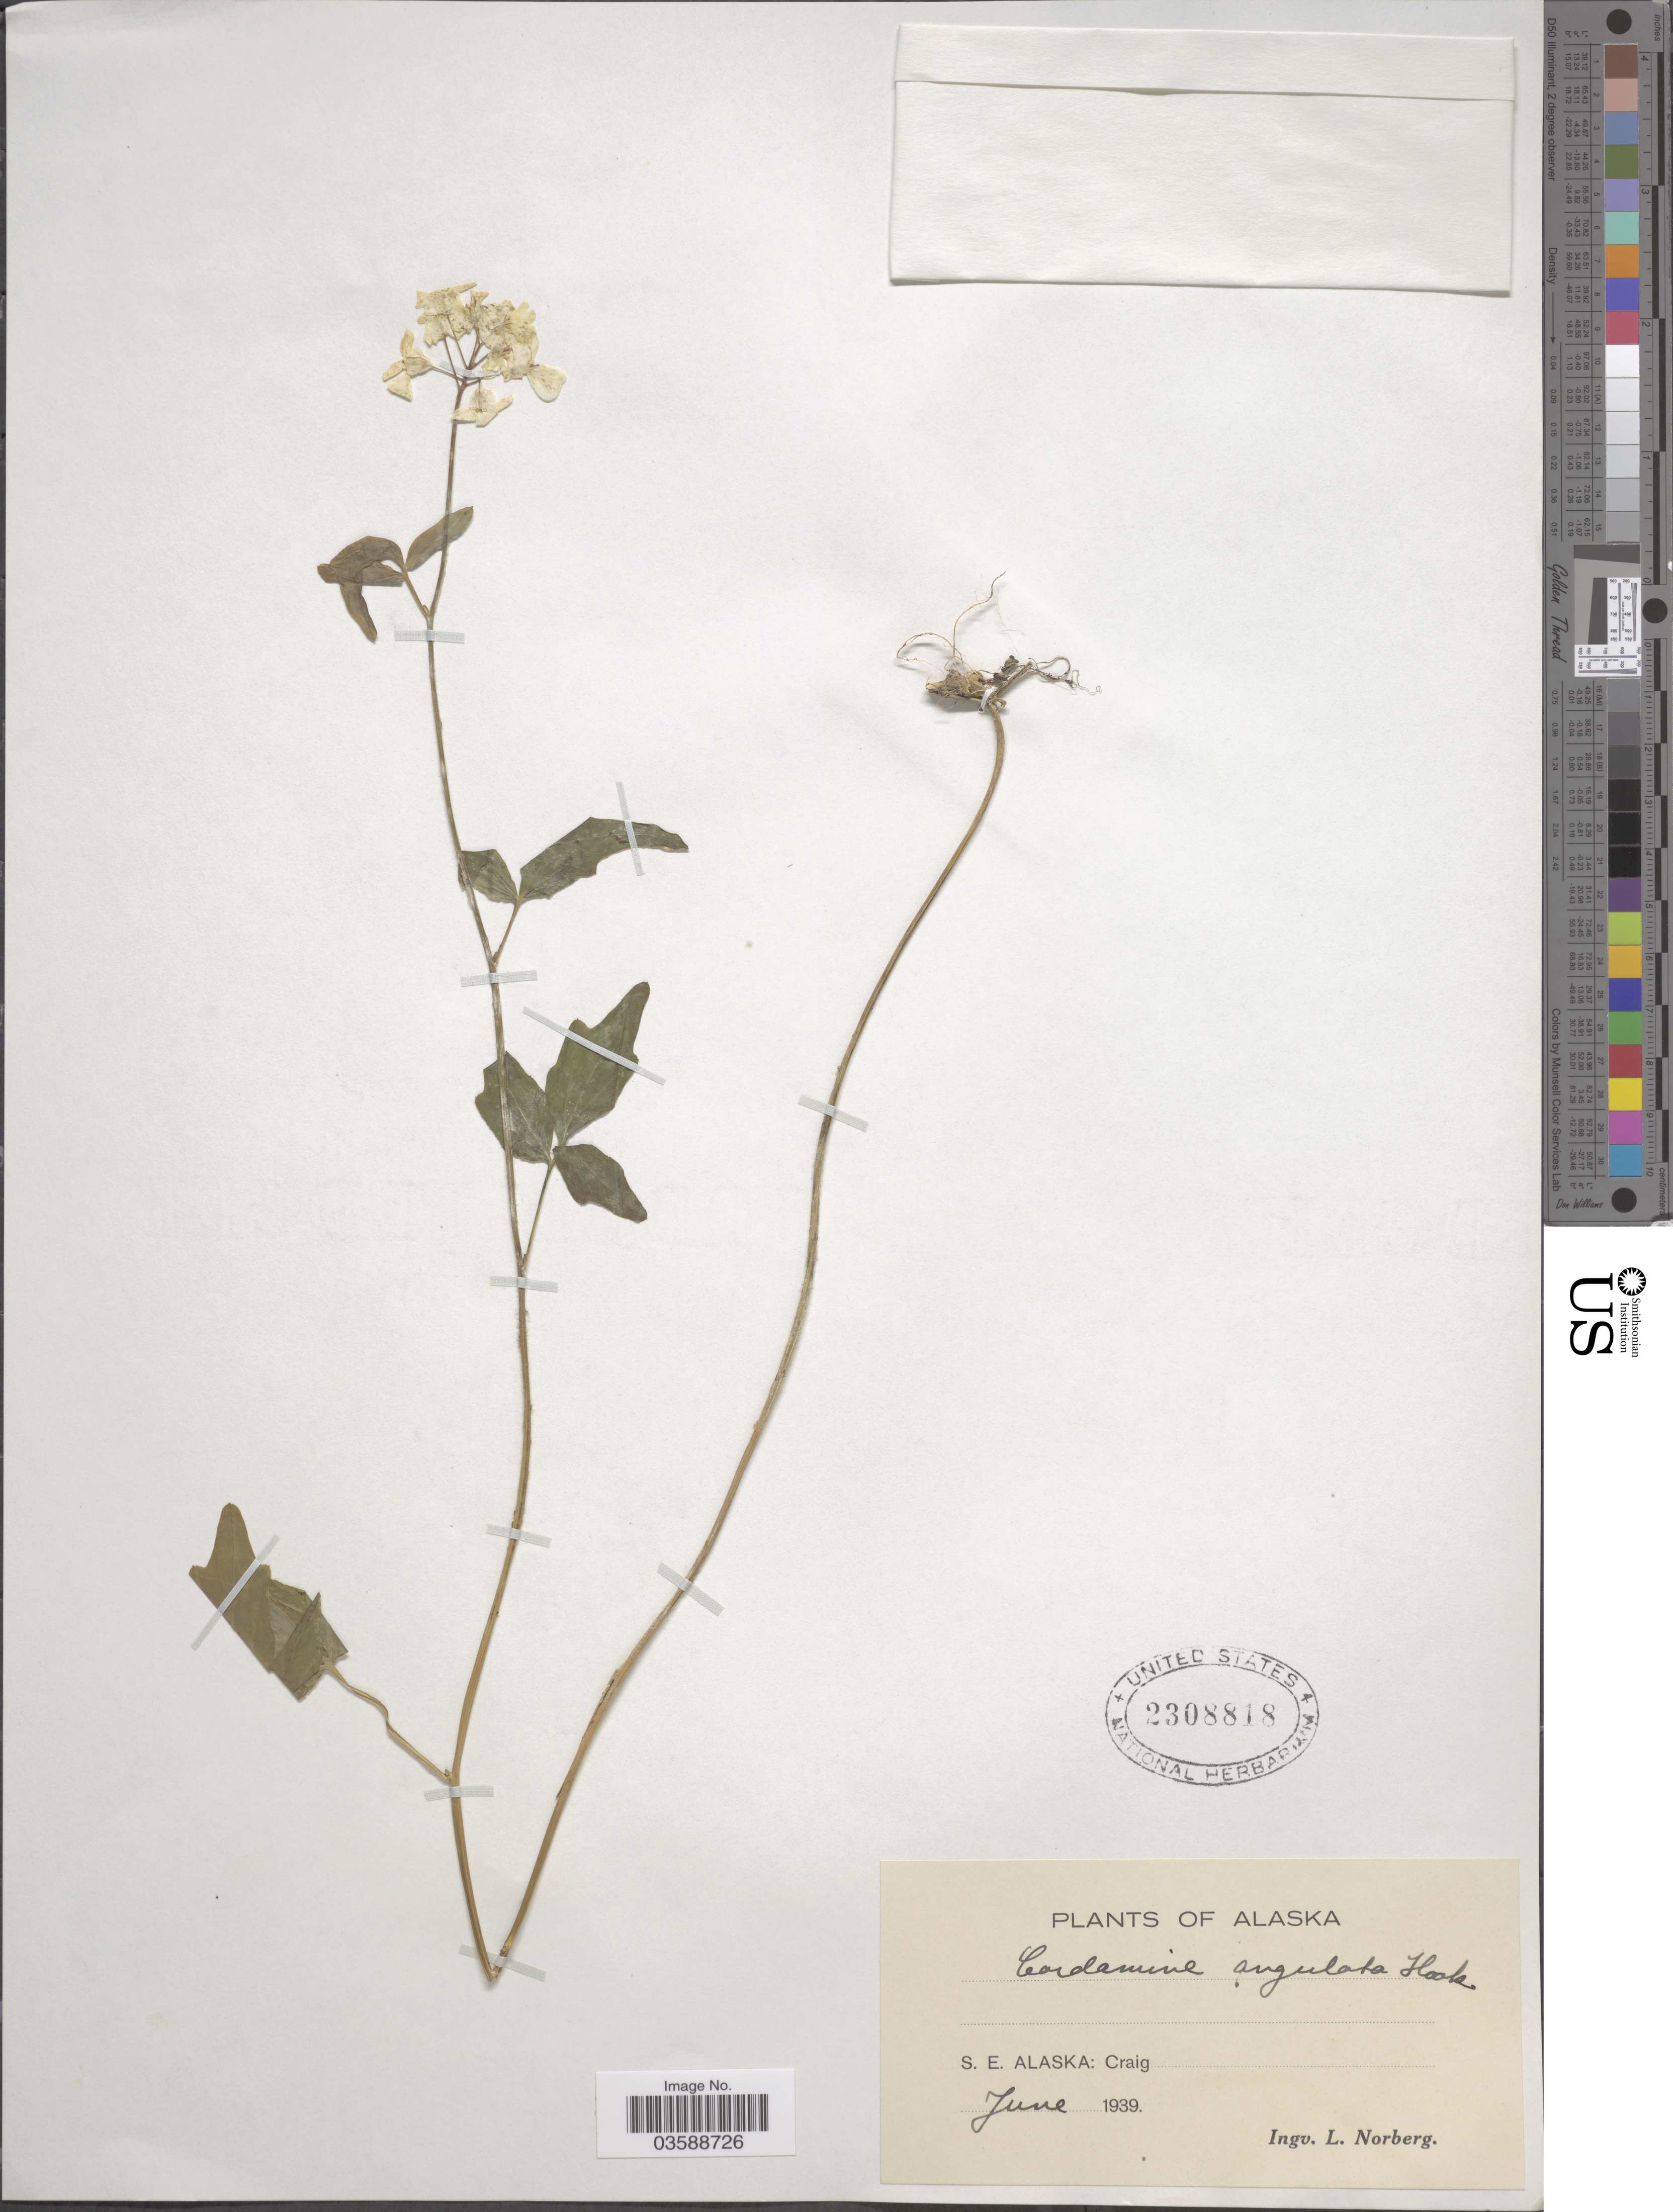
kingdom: Plantae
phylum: Tracheophyta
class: Magnoliopsida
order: Brassicales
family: Brassicaceae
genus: Cardamine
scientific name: Cardamine angulata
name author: Hook.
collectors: I. Norberg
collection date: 1939-06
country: United States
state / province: Alaska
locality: S. E. Alaska: Craig.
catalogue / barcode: US 2308818